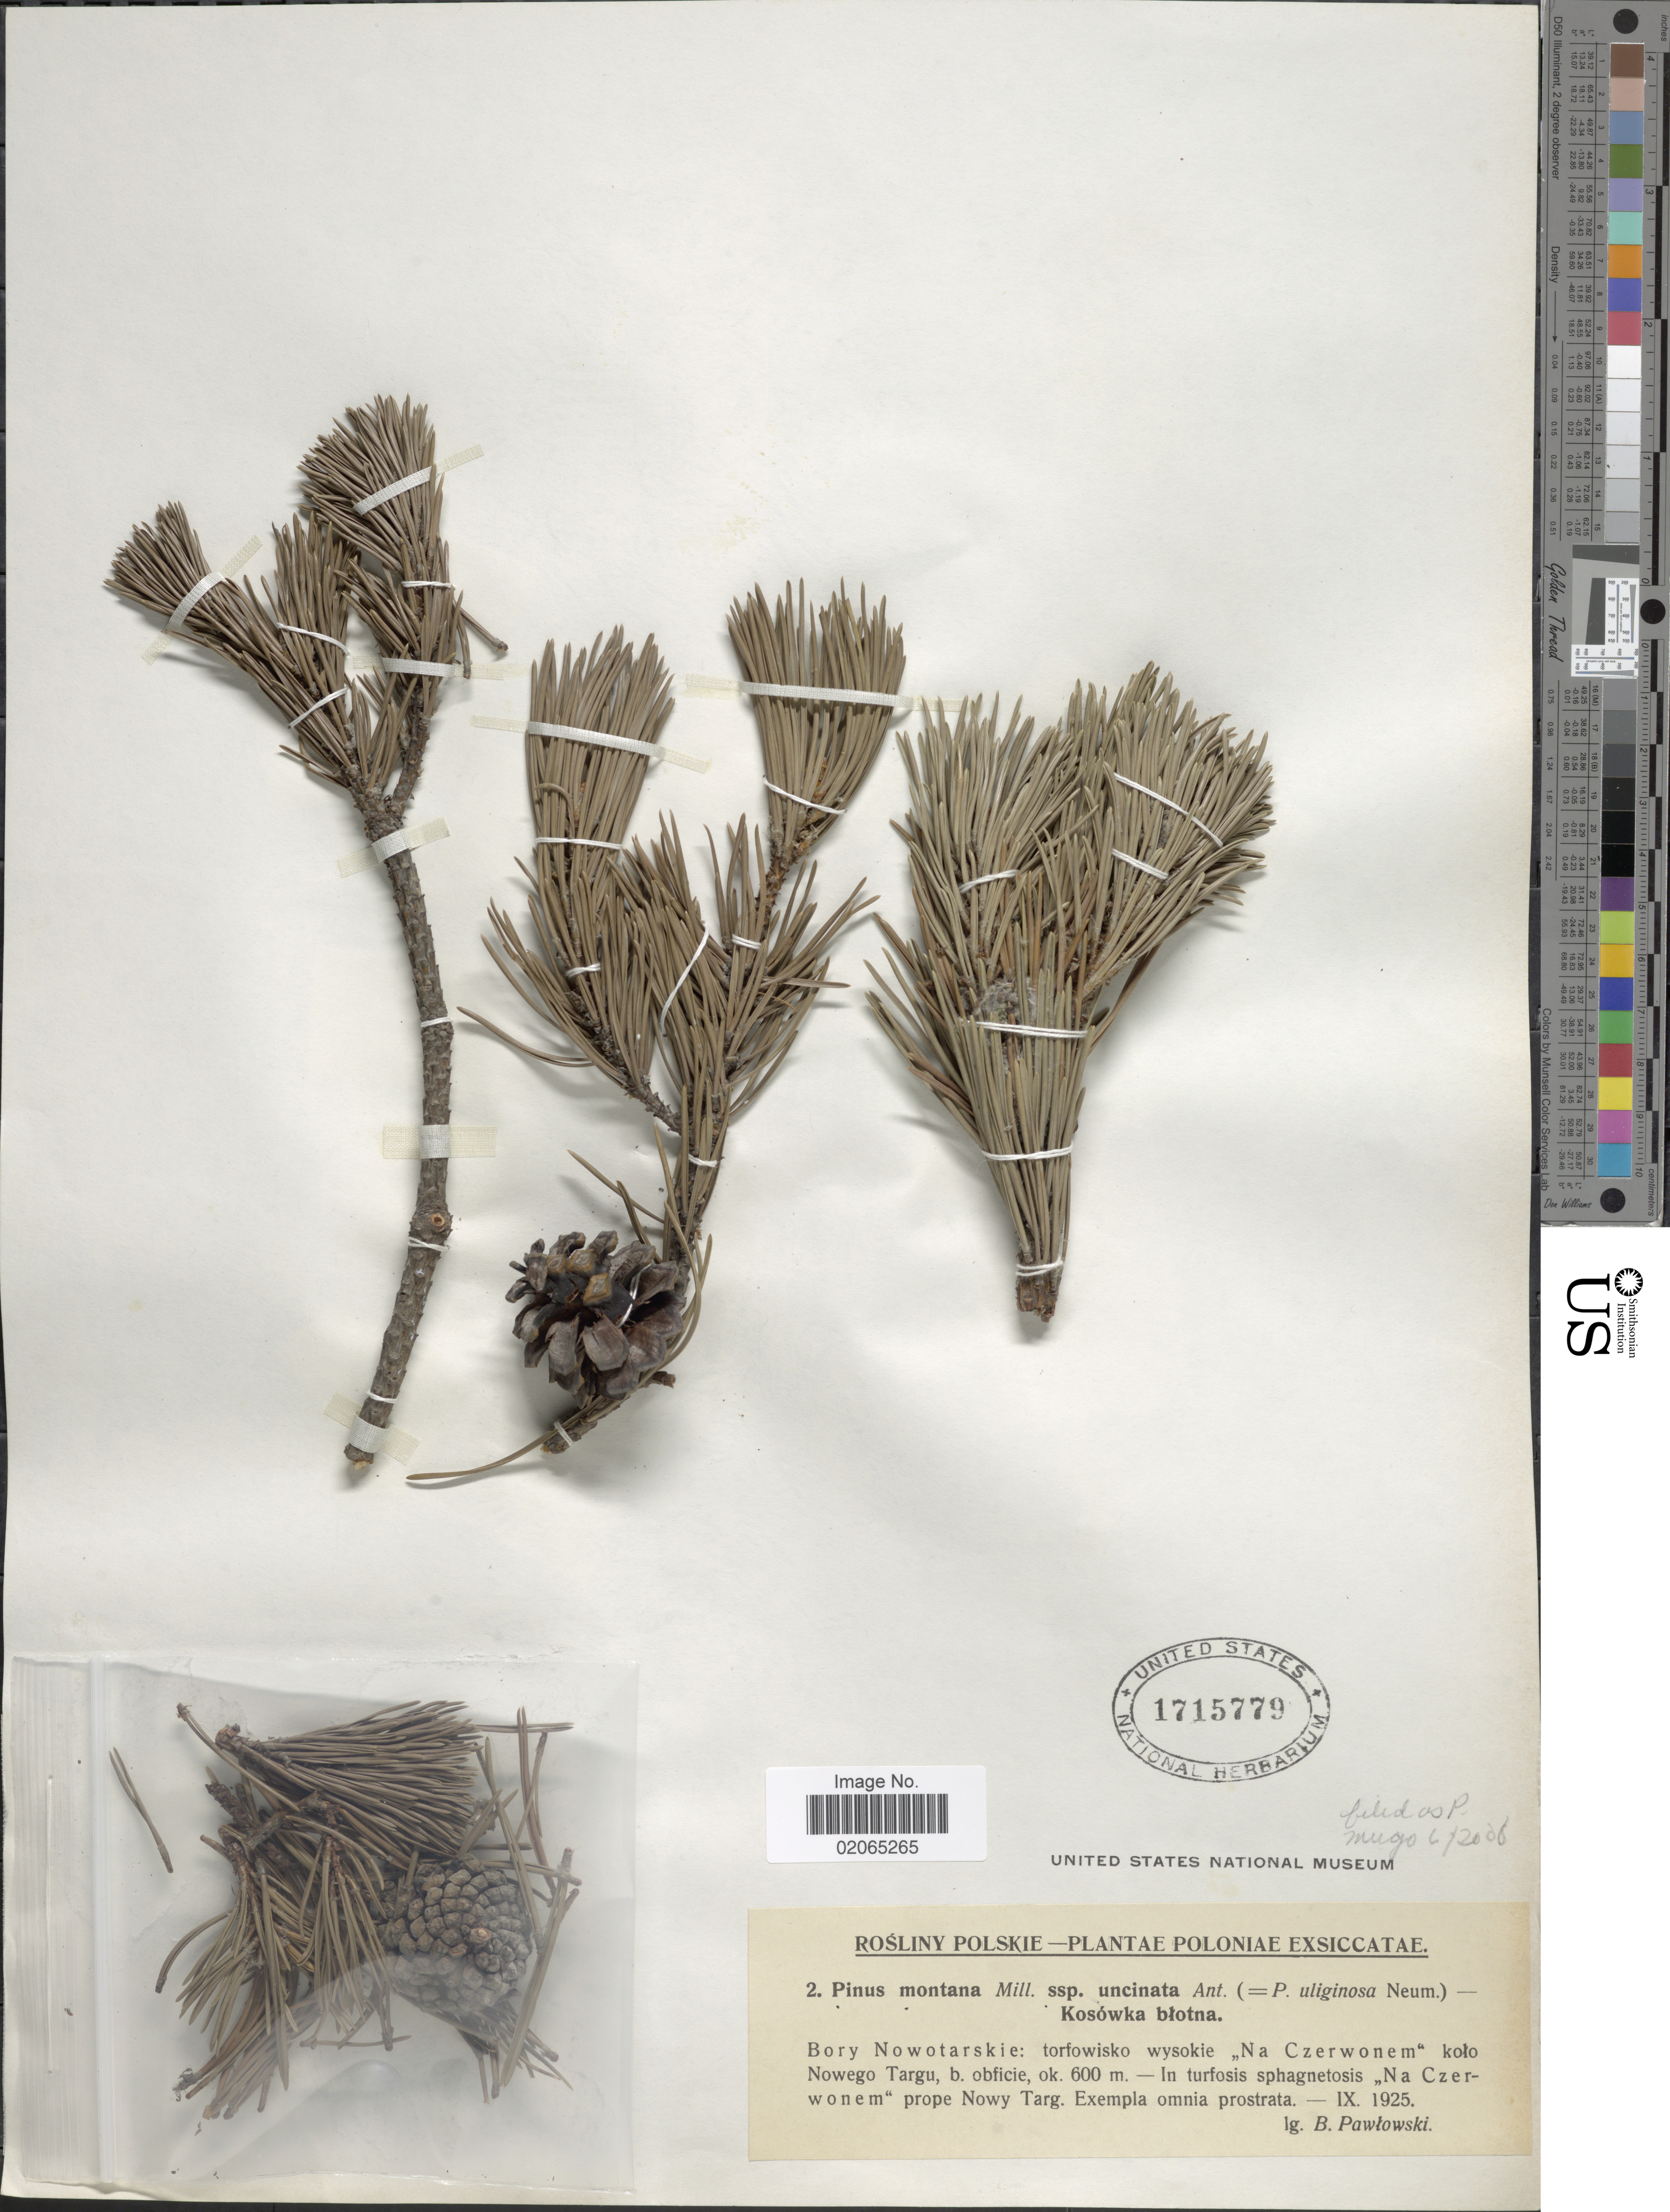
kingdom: Plantae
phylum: Tracheophyta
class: Pinopsida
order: Pinales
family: Pinaceae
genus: Pinus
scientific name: Pinus mugo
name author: Turra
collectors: B. Pawtowski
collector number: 2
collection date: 1925-09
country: Poland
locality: Bory Nowotarskie: torfowisko wysokie ,,Na Czerwonem" kolo Nowego Targu, b. obficie. In turfosis sphagnetosis ,,Na Czerwonem" prope Nowy Targ. Exempla omnia prostrata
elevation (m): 600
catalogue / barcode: US 1715779